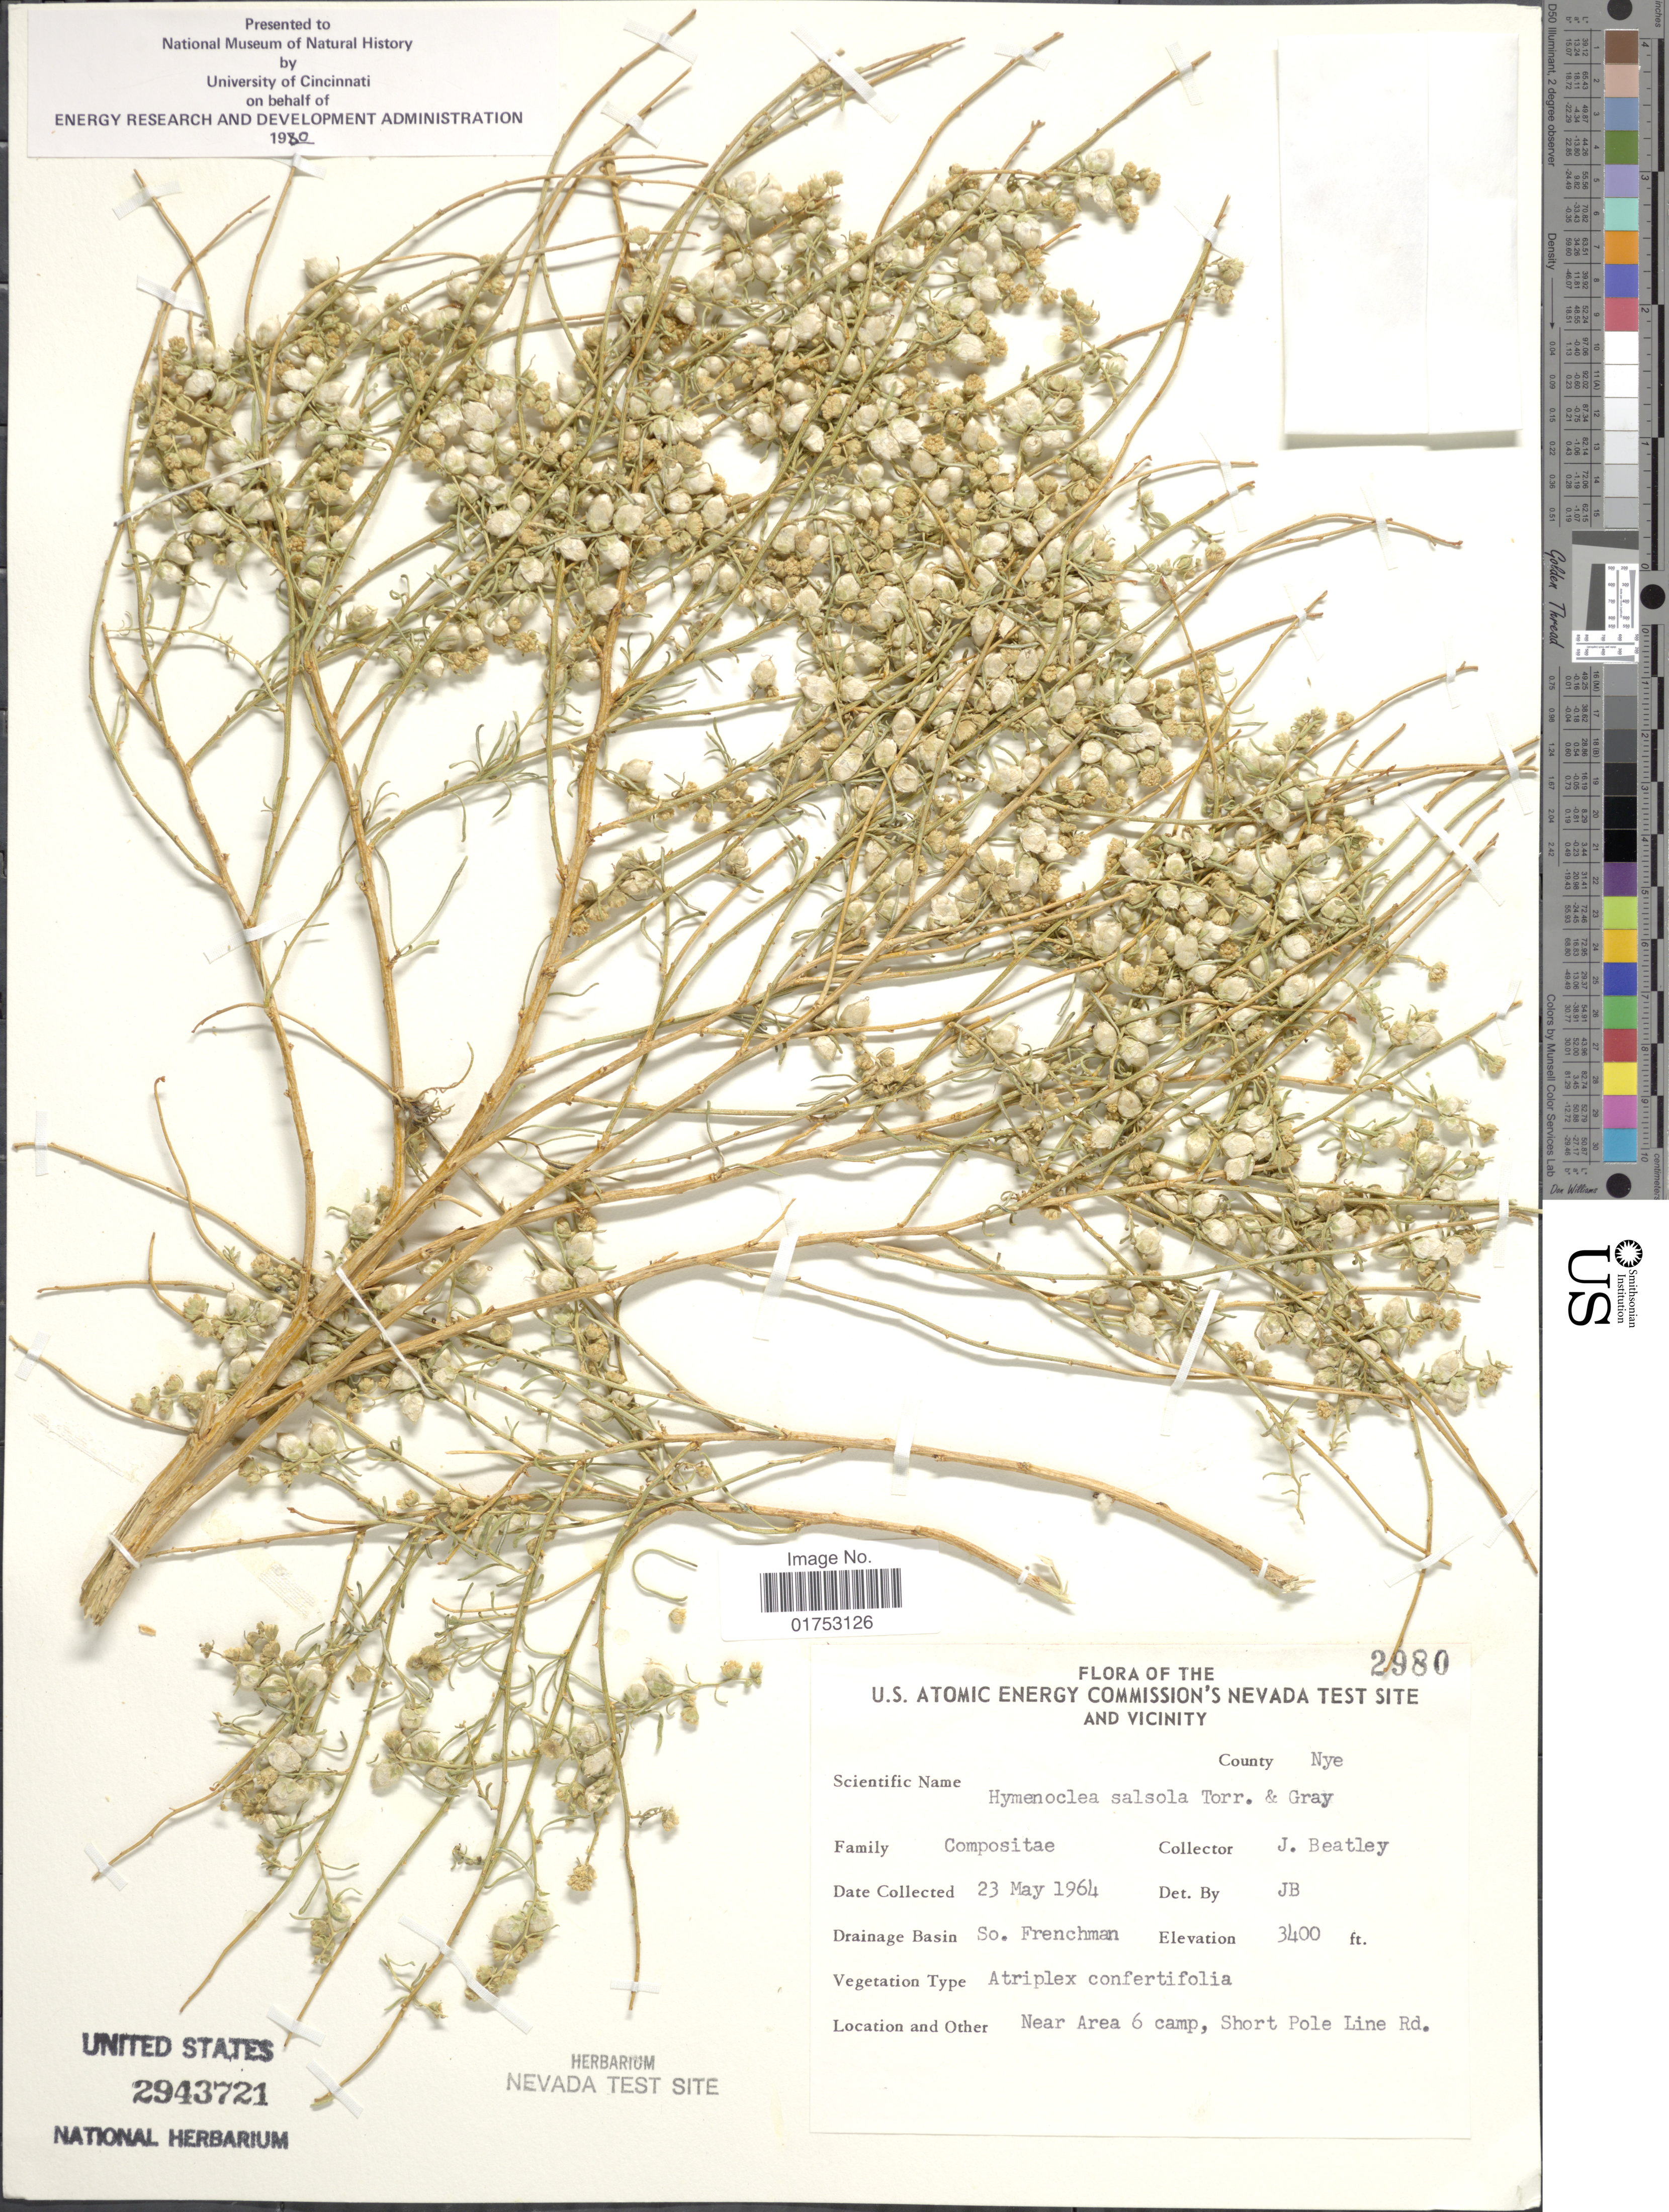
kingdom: Plantae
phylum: Tracheophyta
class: Magnoliopsida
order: Asterales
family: Asteraceae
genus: Hymenoclea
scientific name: Hymenoclea salsola var. fasciculata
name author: (A. Nelson) K.M. Peterson & W.W.Payne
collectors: J. C. Beatley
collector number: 2980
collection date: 1964-05-23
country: United States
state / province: Nevada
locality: U. S. Atomic Energy Commission's Nevada Test Site and Vicinity, County Nye, So. Frenchman, near Area 6 camp, Short Pole Line Rd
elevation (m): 1036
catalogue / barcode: US 2943721